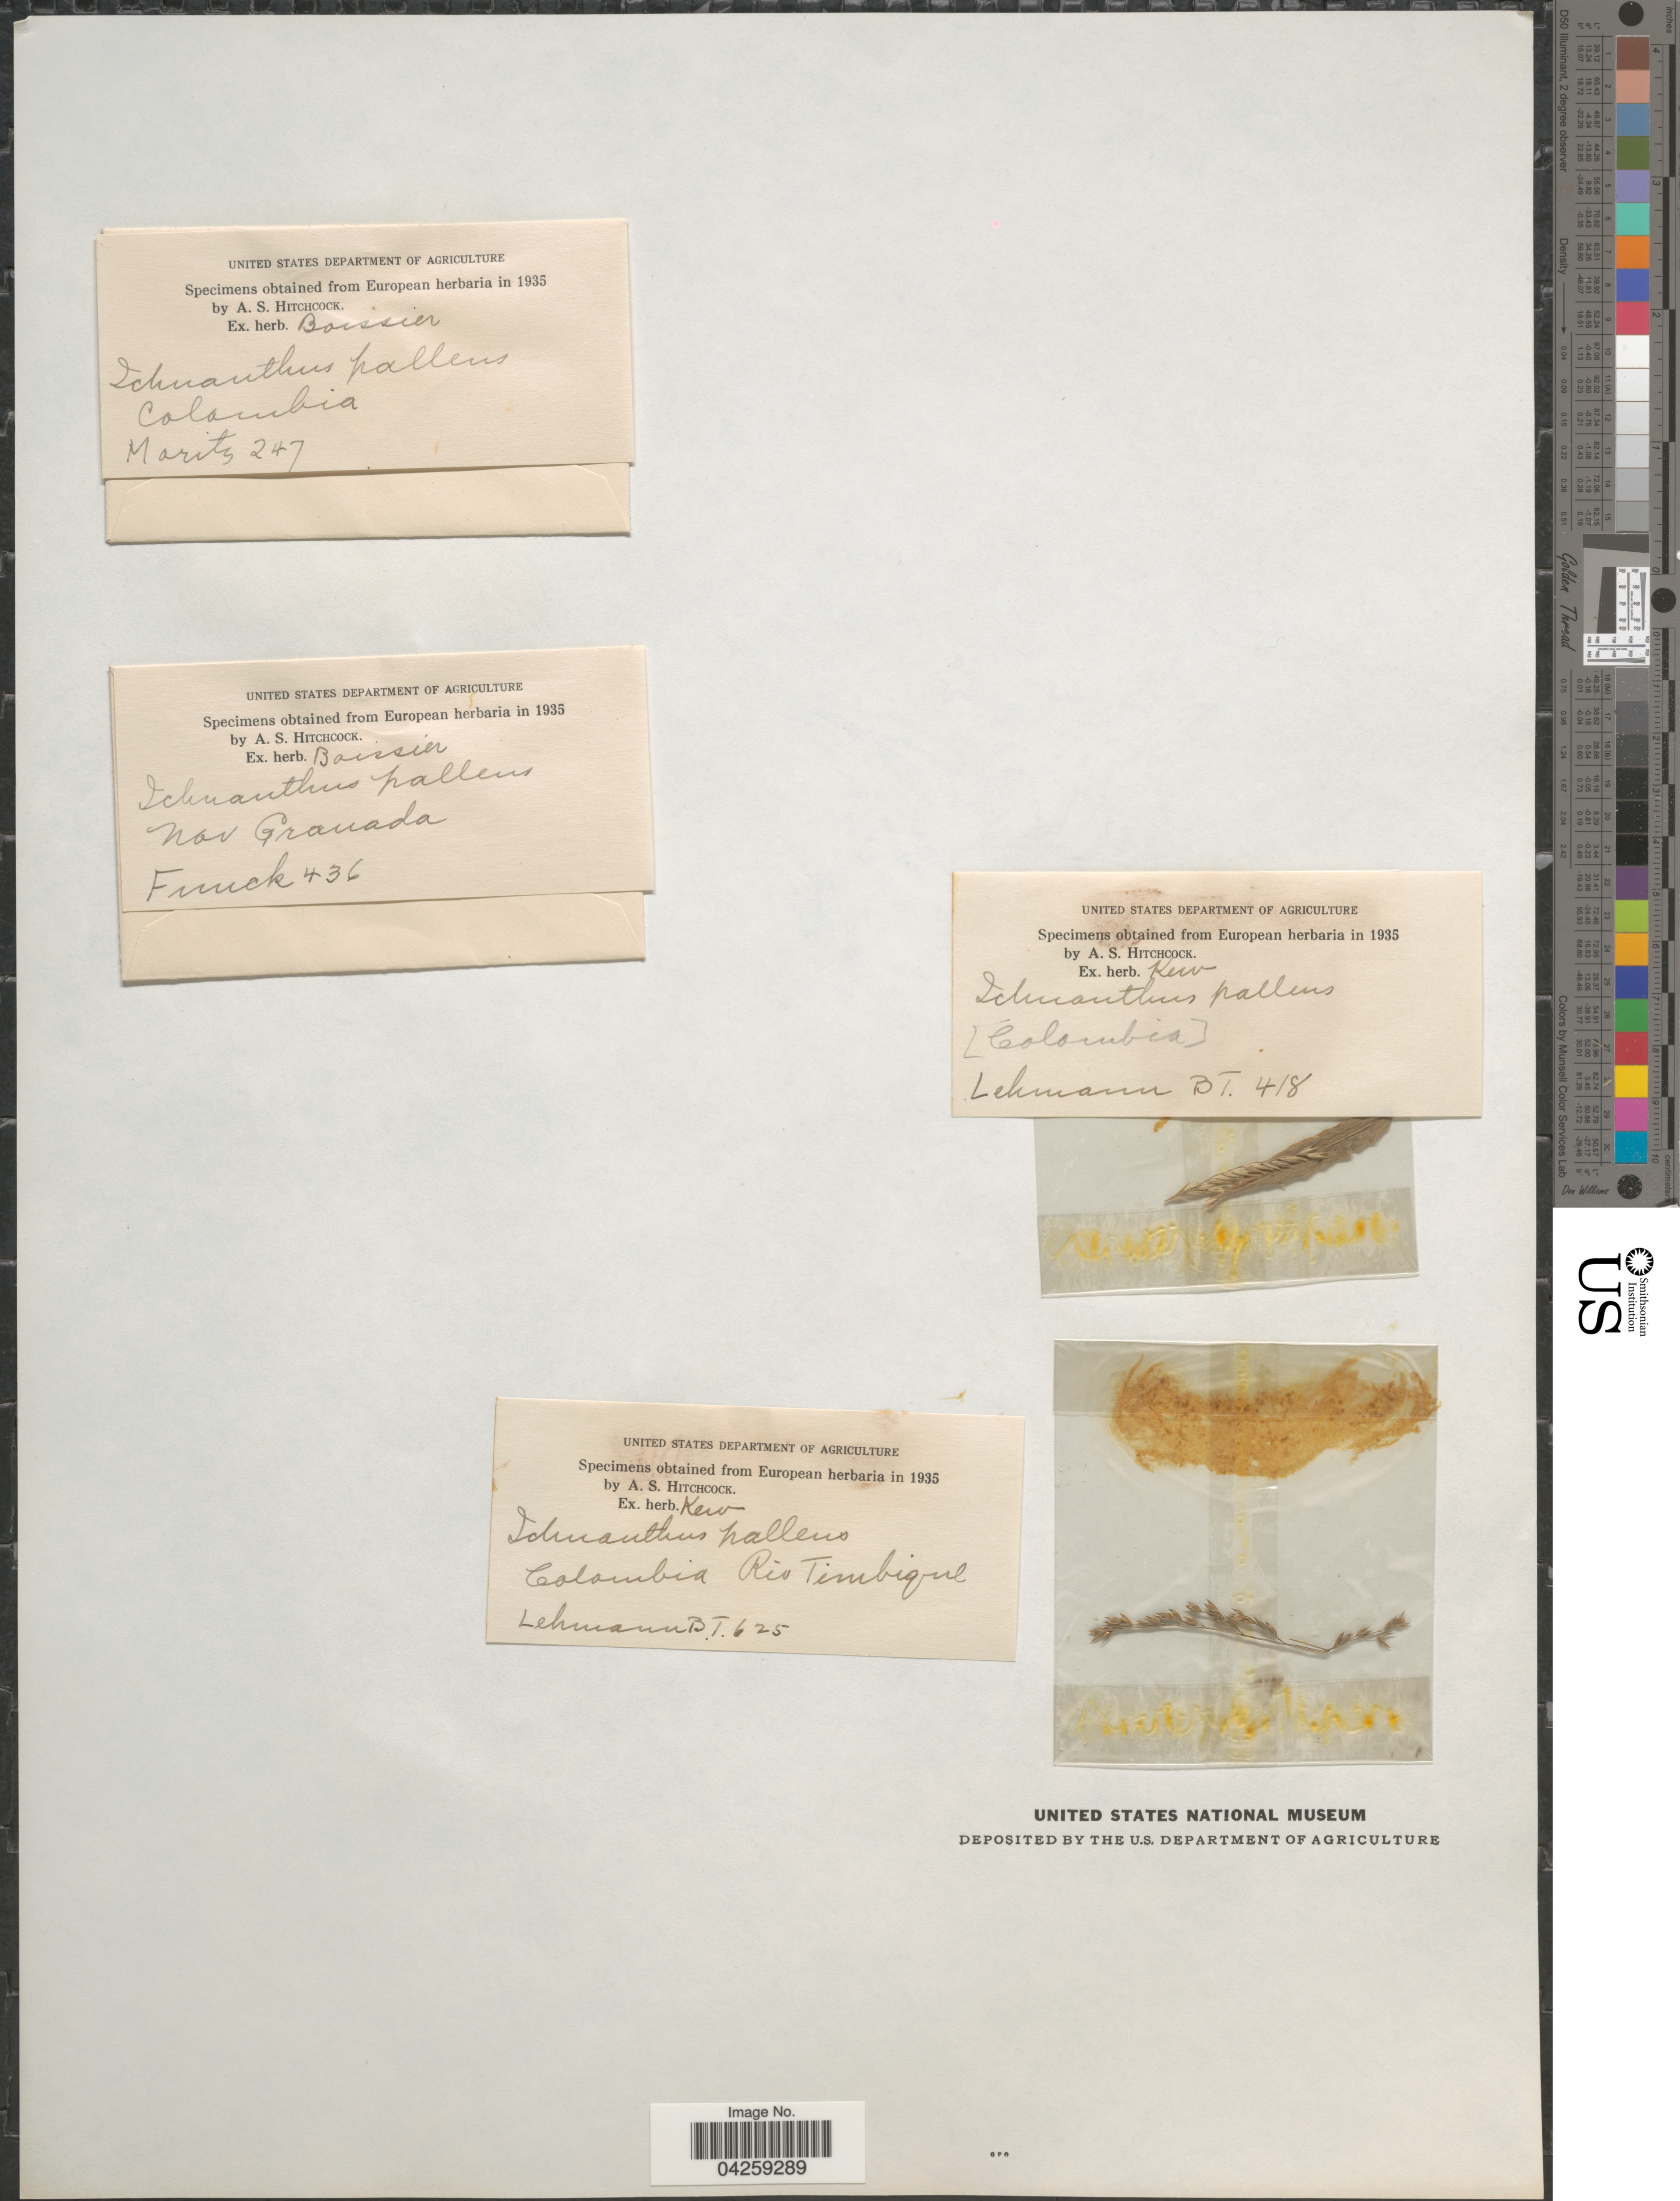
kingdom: Plantae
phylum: Tracheophyta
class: Liliopsida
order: Poales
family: Poaceae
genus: Ichnanthus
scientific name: Ichnanthus pallens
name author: (Sw.) Munro ex Benth.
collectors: Moritz, --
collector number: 247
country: Colombia